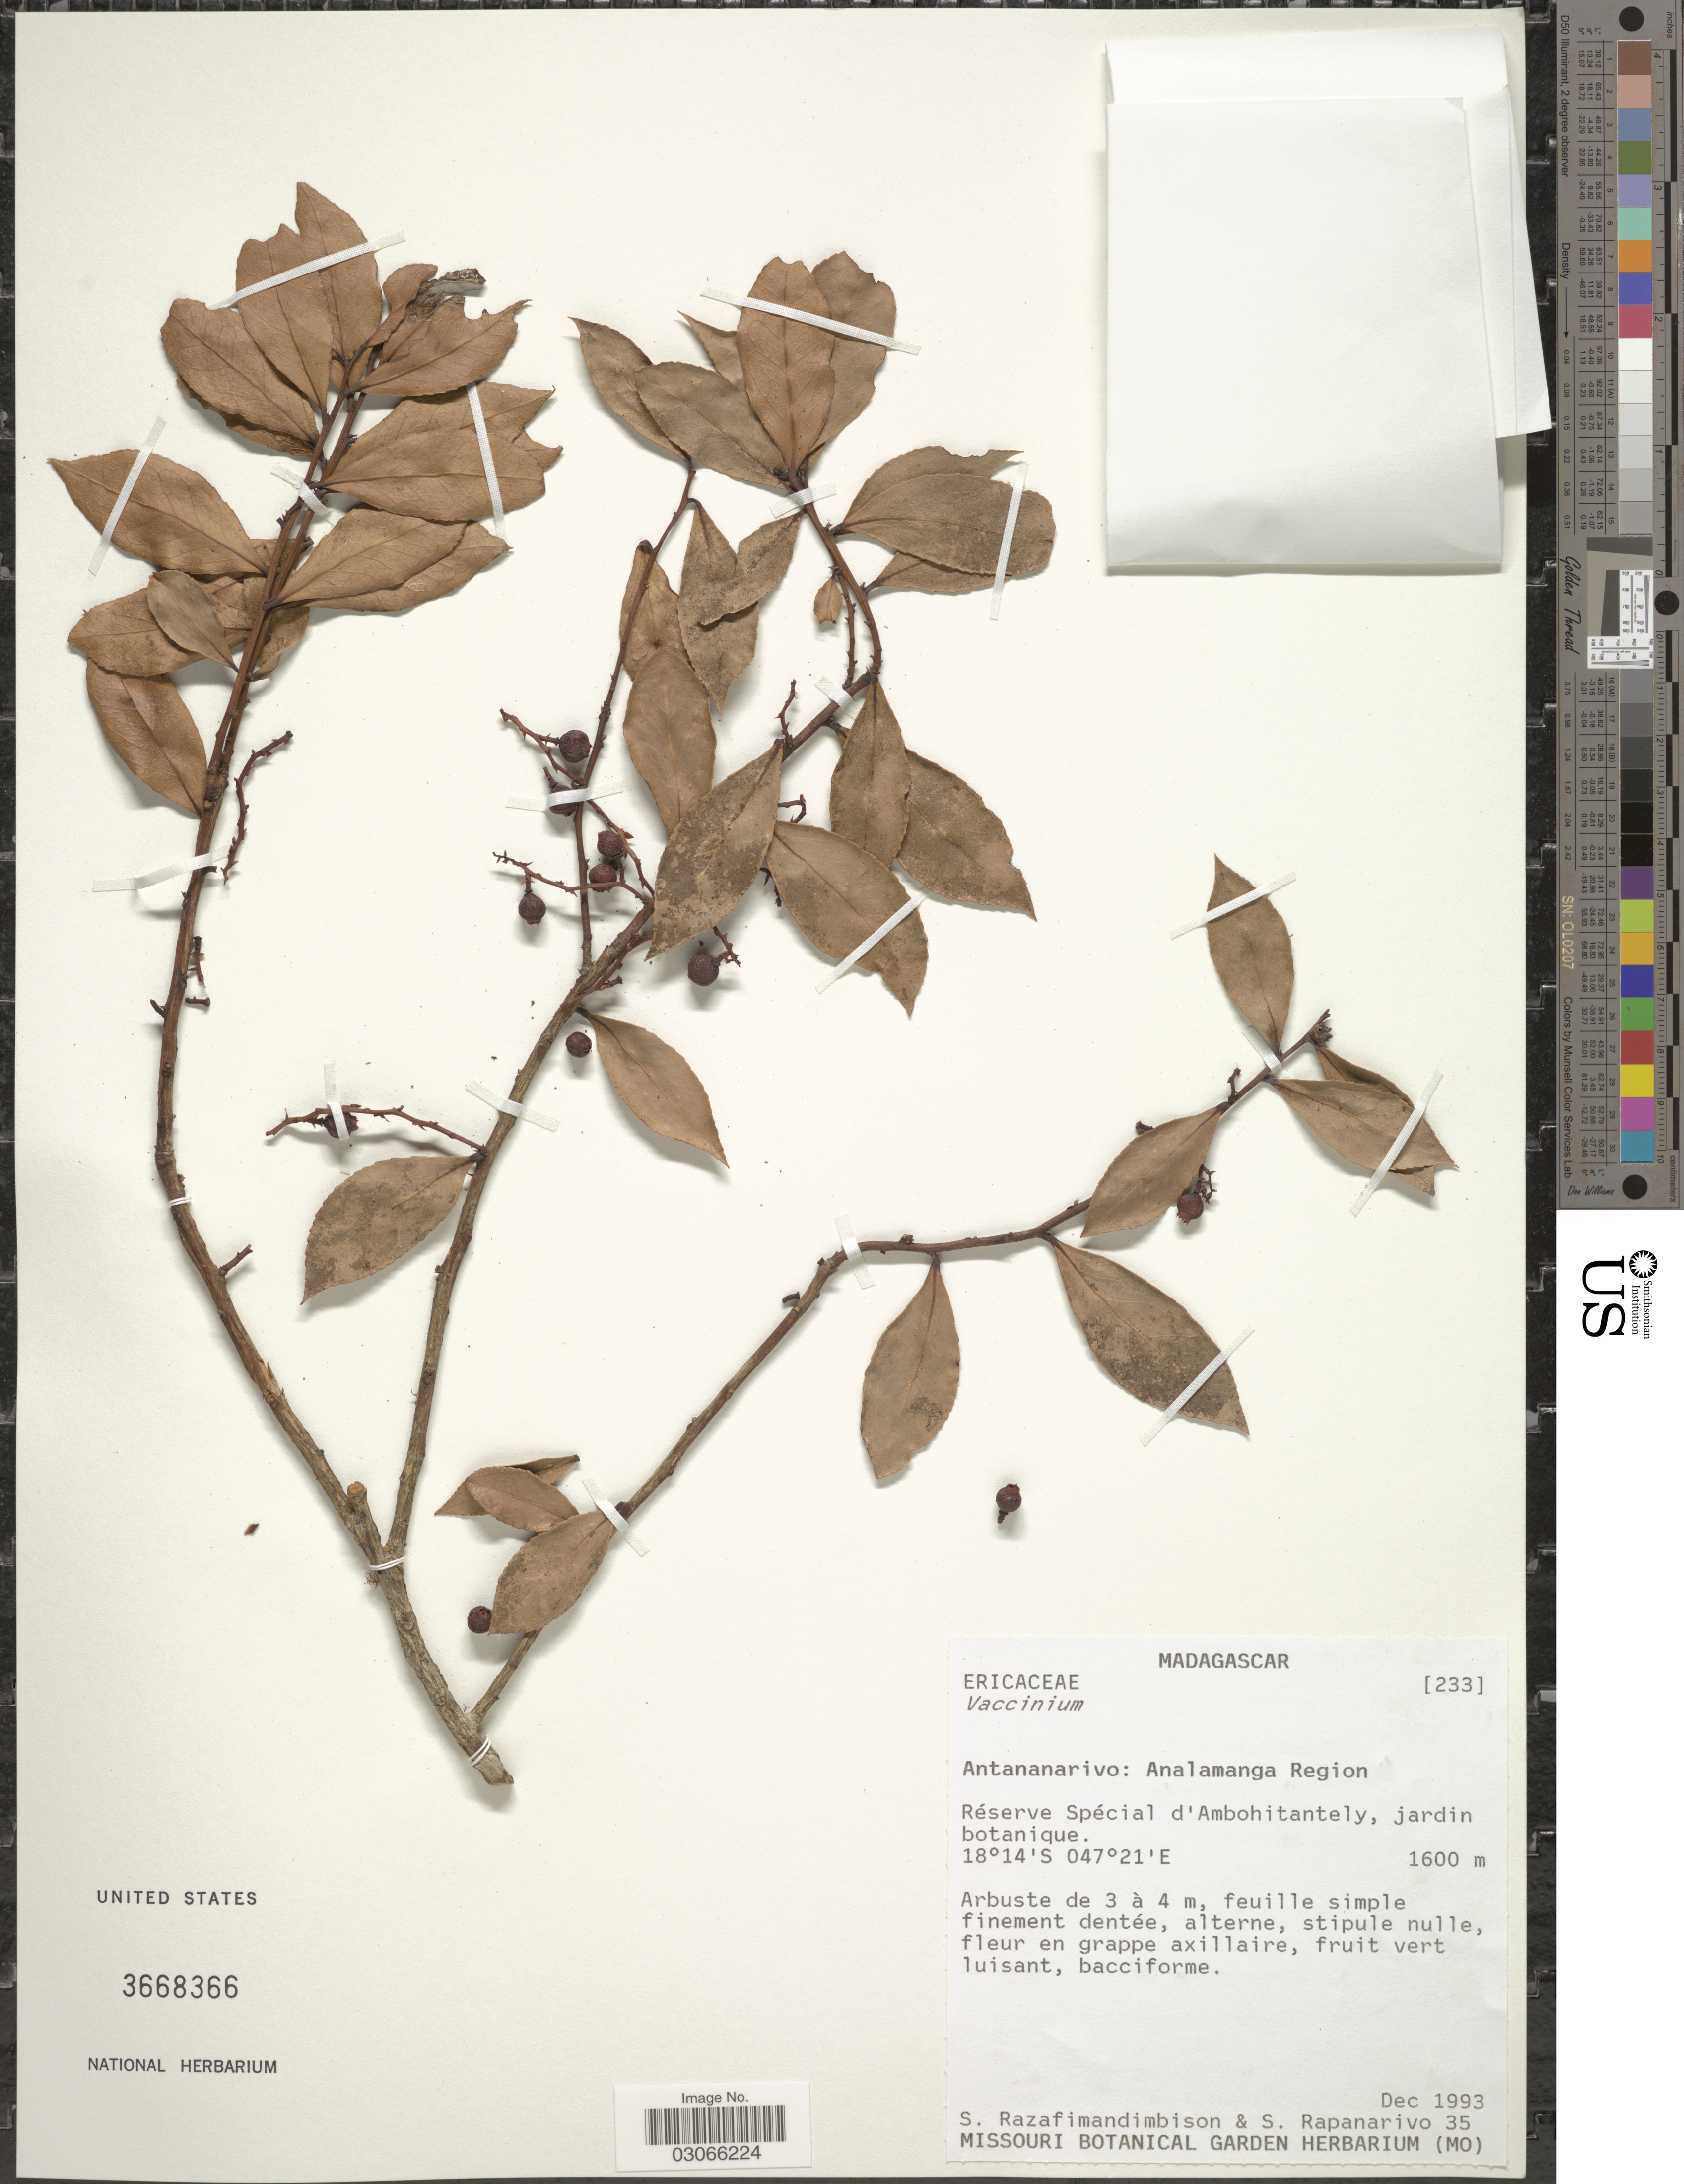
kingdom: Plantae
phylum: Tracheophyta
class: Magnoliopsida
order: Ericales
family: Ericaceae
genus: Vaccinium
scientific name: Vaccinium sp.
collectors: S. G. Razafimandimbison & S. Rapanarivo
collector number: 35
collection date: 1993-12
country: Madagascar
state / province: Analamanga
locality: Analamanga Region, Réserve Spécial d'Ambohitantely, jardin botanique.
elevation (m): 1600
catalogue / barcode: US 3668366